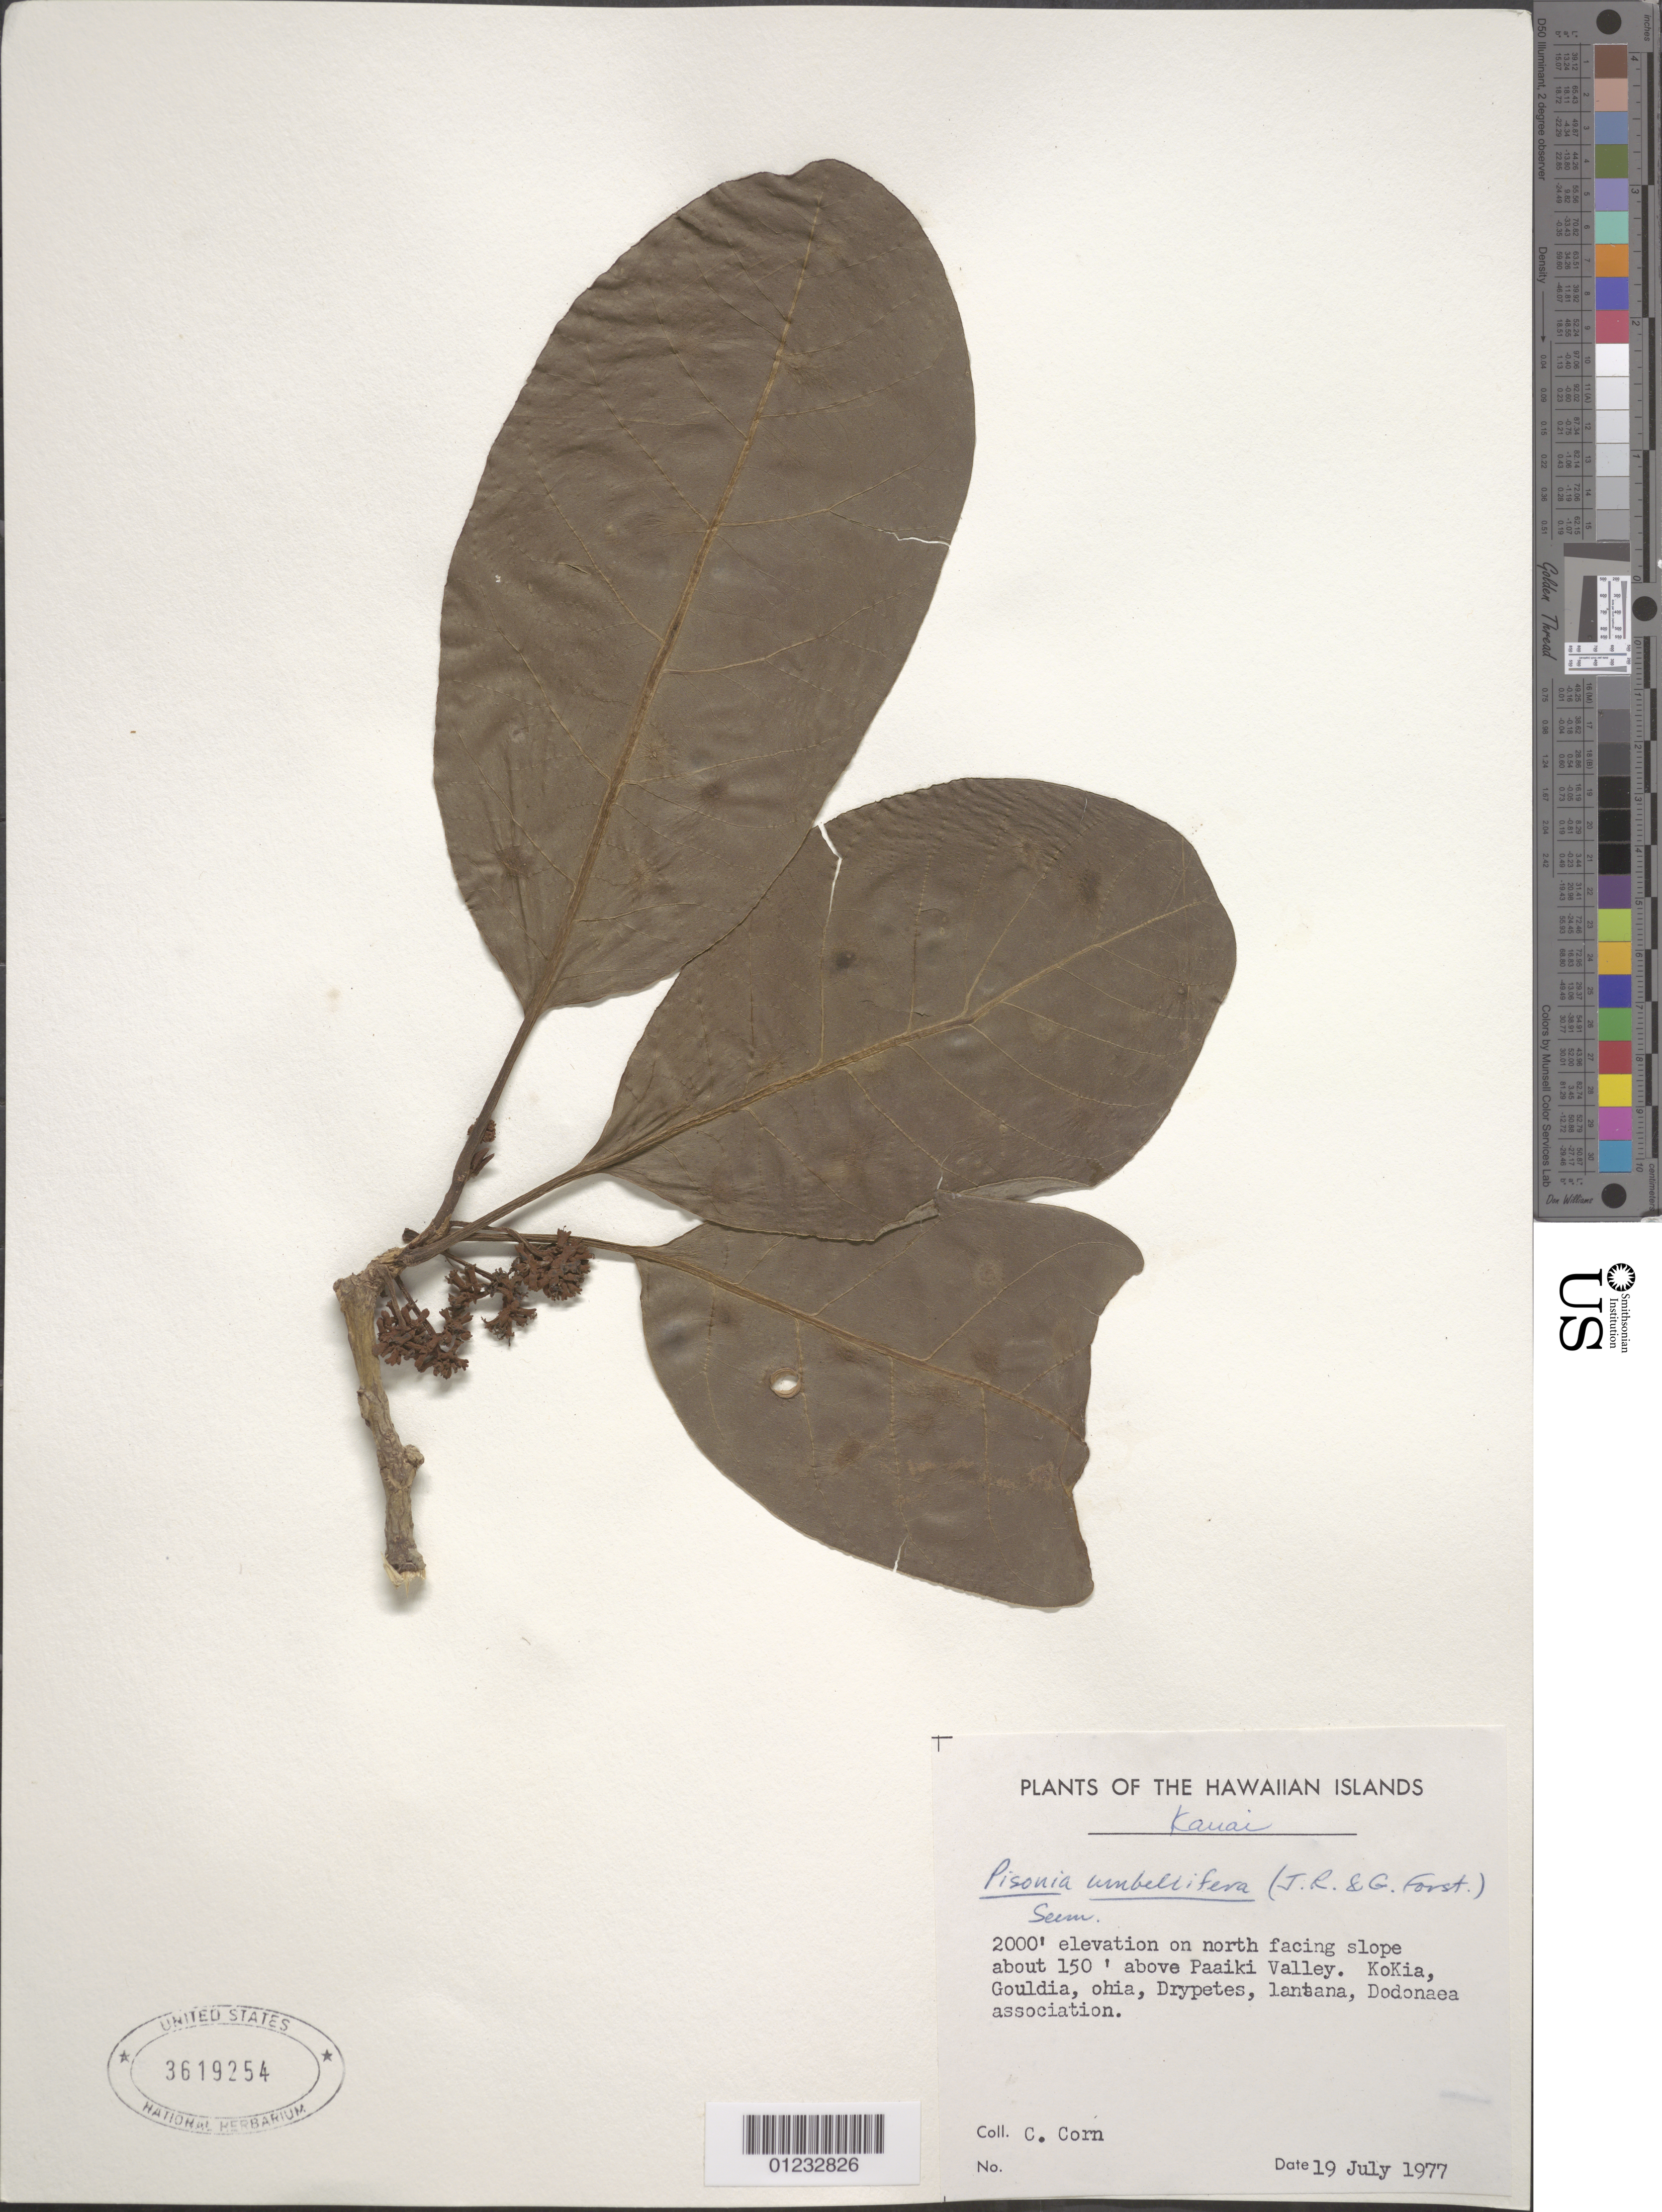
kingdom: Plantae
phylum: Tracheophyta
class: Magnoliopsida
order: Caryophyllales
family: Nyctaginaceae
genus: Ceodes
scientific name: Ceodes umbellifera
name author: J.R. Forst. & G. Forst.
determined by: Wagner, W. L., (BOT), Smithsonian Institution - National Museum of Natural History (UNITED STATES)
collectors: C. Corn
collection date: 1977-07-19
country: United States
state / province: Hawaii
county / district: Kaui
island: Kaua'i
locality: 150' above Paaiki Valley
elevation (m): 610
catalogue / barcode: US 3619254